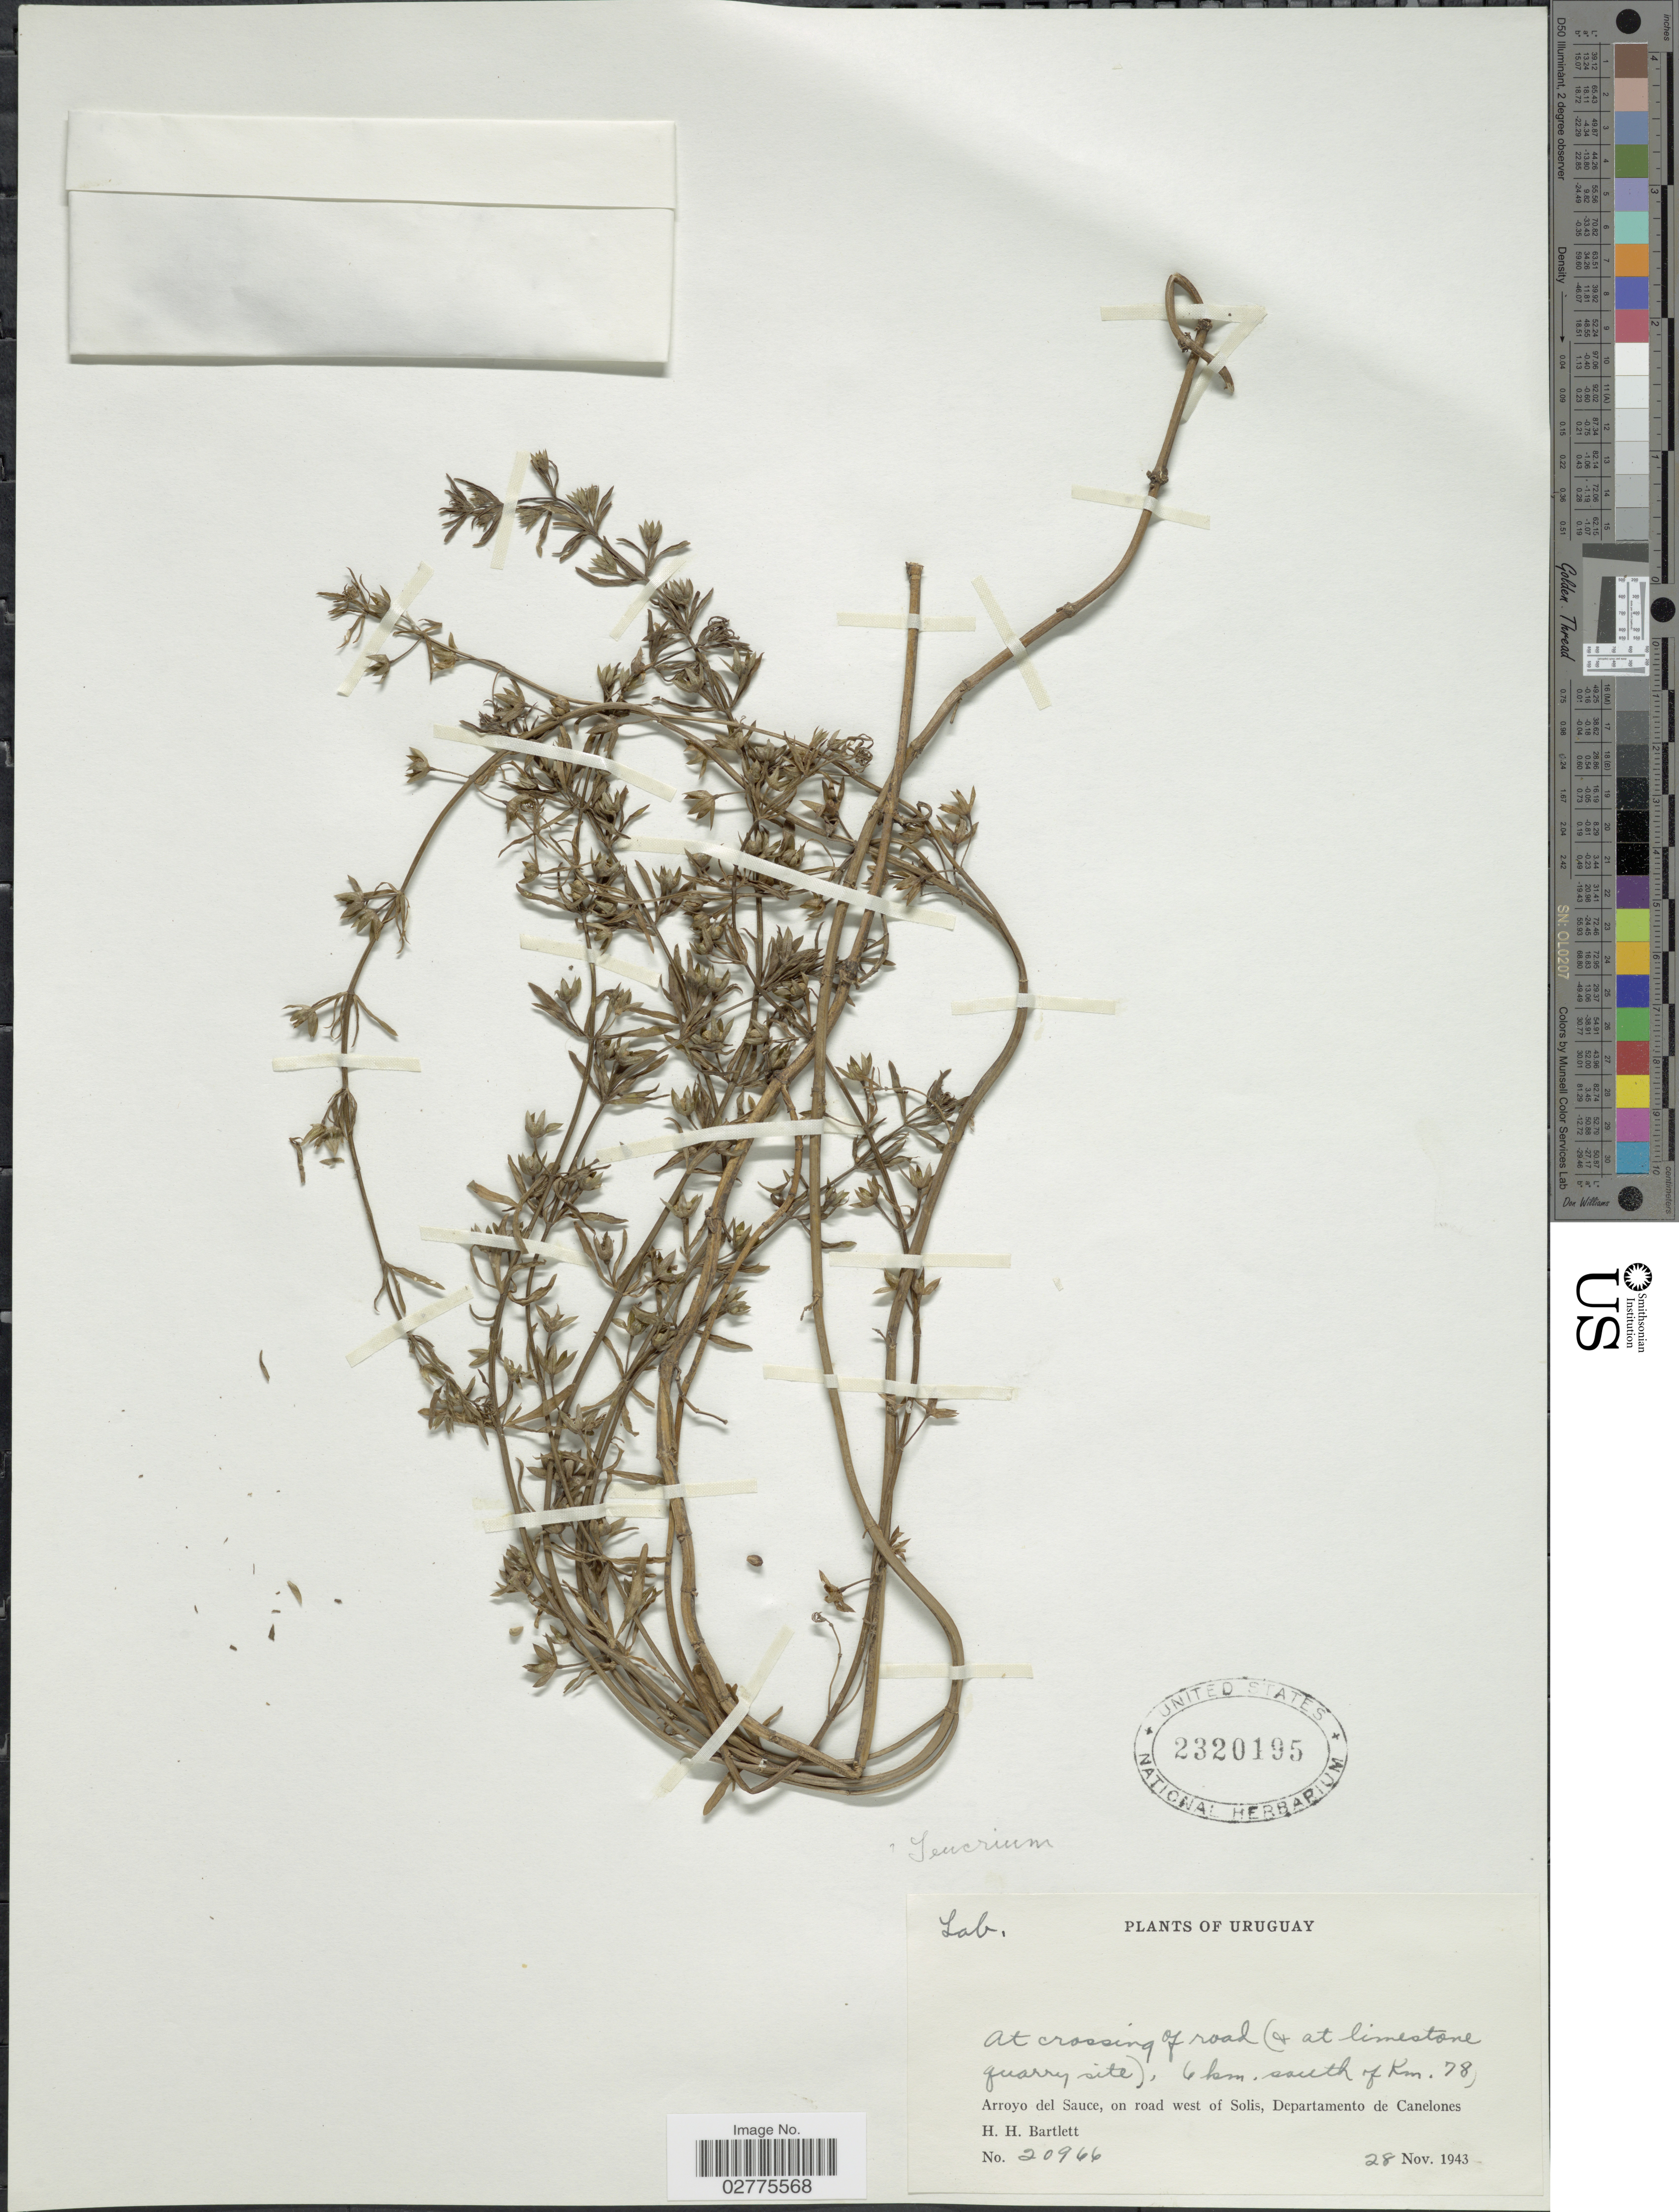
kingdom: Plantae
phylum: Tracheophyta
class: Magnoliopsida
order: Lamiales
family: Lamiaceae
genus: Teucrium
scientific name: Teucrium sp.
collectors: H. H. Bartlett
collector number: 20966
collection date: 1943-11-28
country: Uruguay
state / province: Canelones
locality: At crossing of road (& at limestone guarry site), 6 km. south of Km. 78), Arroyo del Sauce, on road west of Solis, Departamento de Canelones.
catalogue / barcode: US 2320195